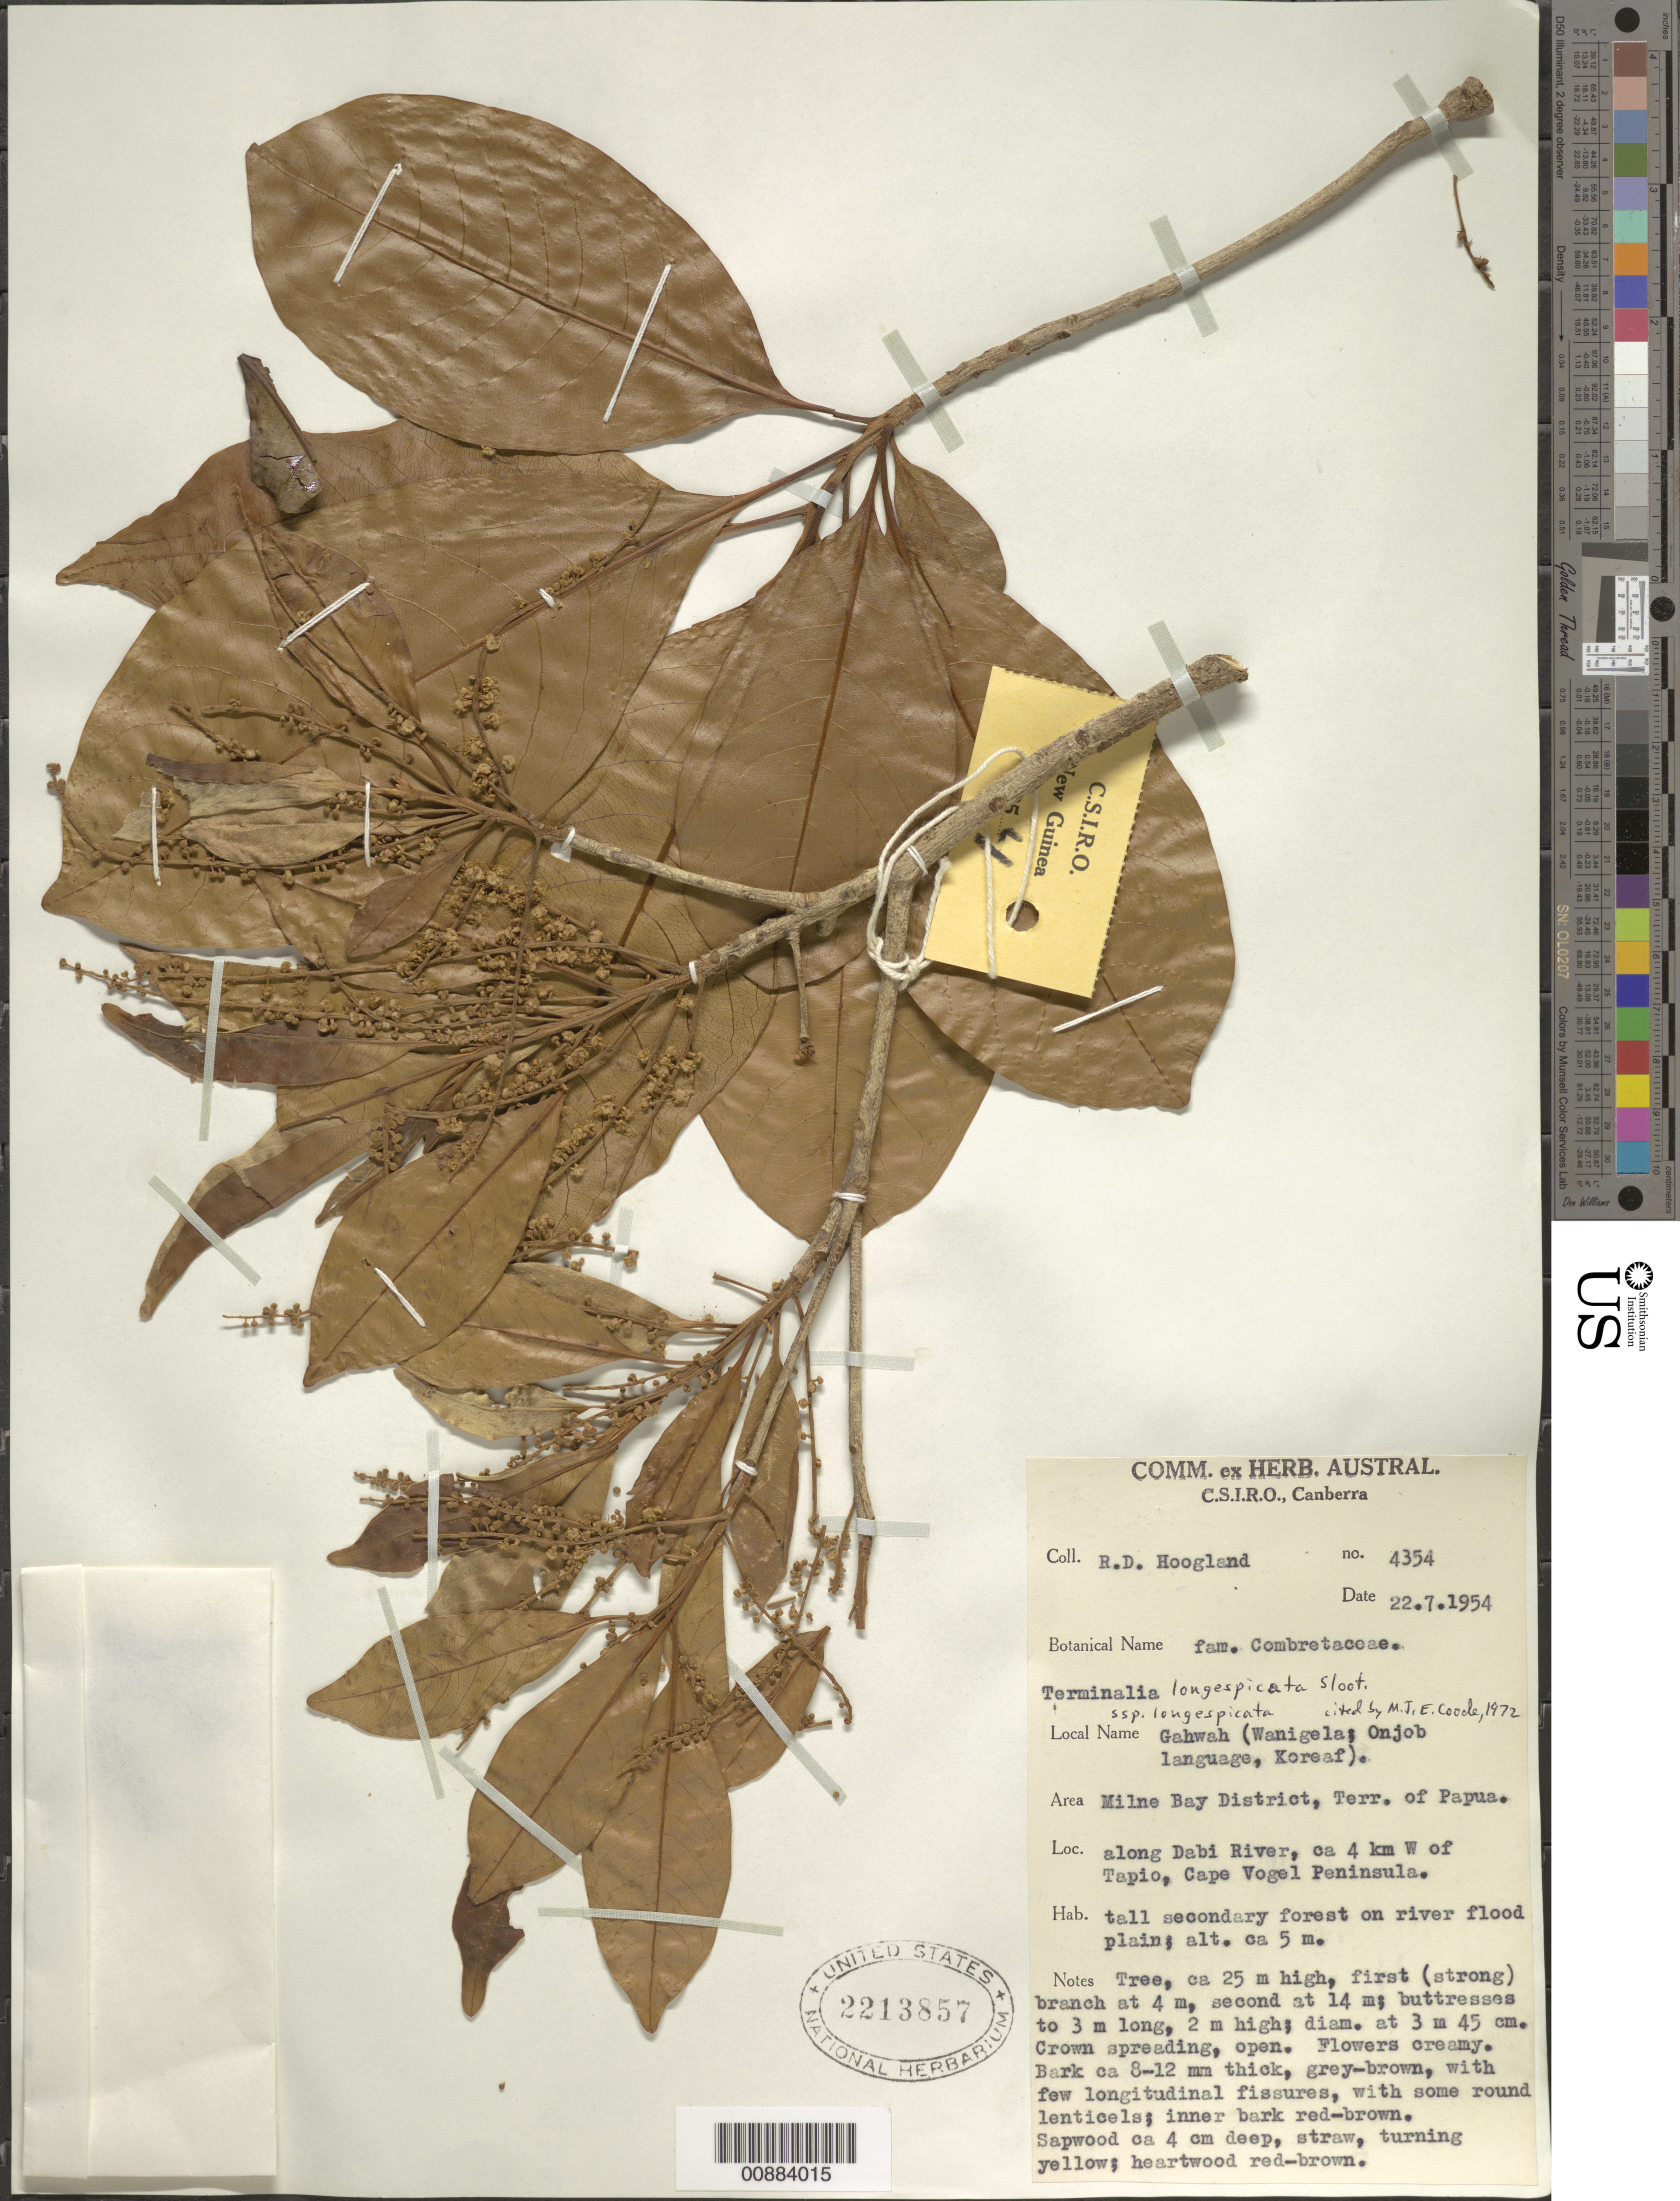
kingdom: Plantae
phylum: Tracheophyta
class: Magnoliopsida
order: Myrtales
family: Combretaceae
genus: Terminalia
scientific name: Terminalia longispicata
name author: Slooten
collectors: R. D. Hoogland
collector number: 4354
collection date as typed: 22 Jul 1954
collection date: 1954-07-22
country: Papua New Guinea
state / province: Milne Bay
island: New Guinea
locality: along Dabi River, ca. 4 km W of Tapio, Cape Vogel Peninsula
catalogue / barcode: US 2213857